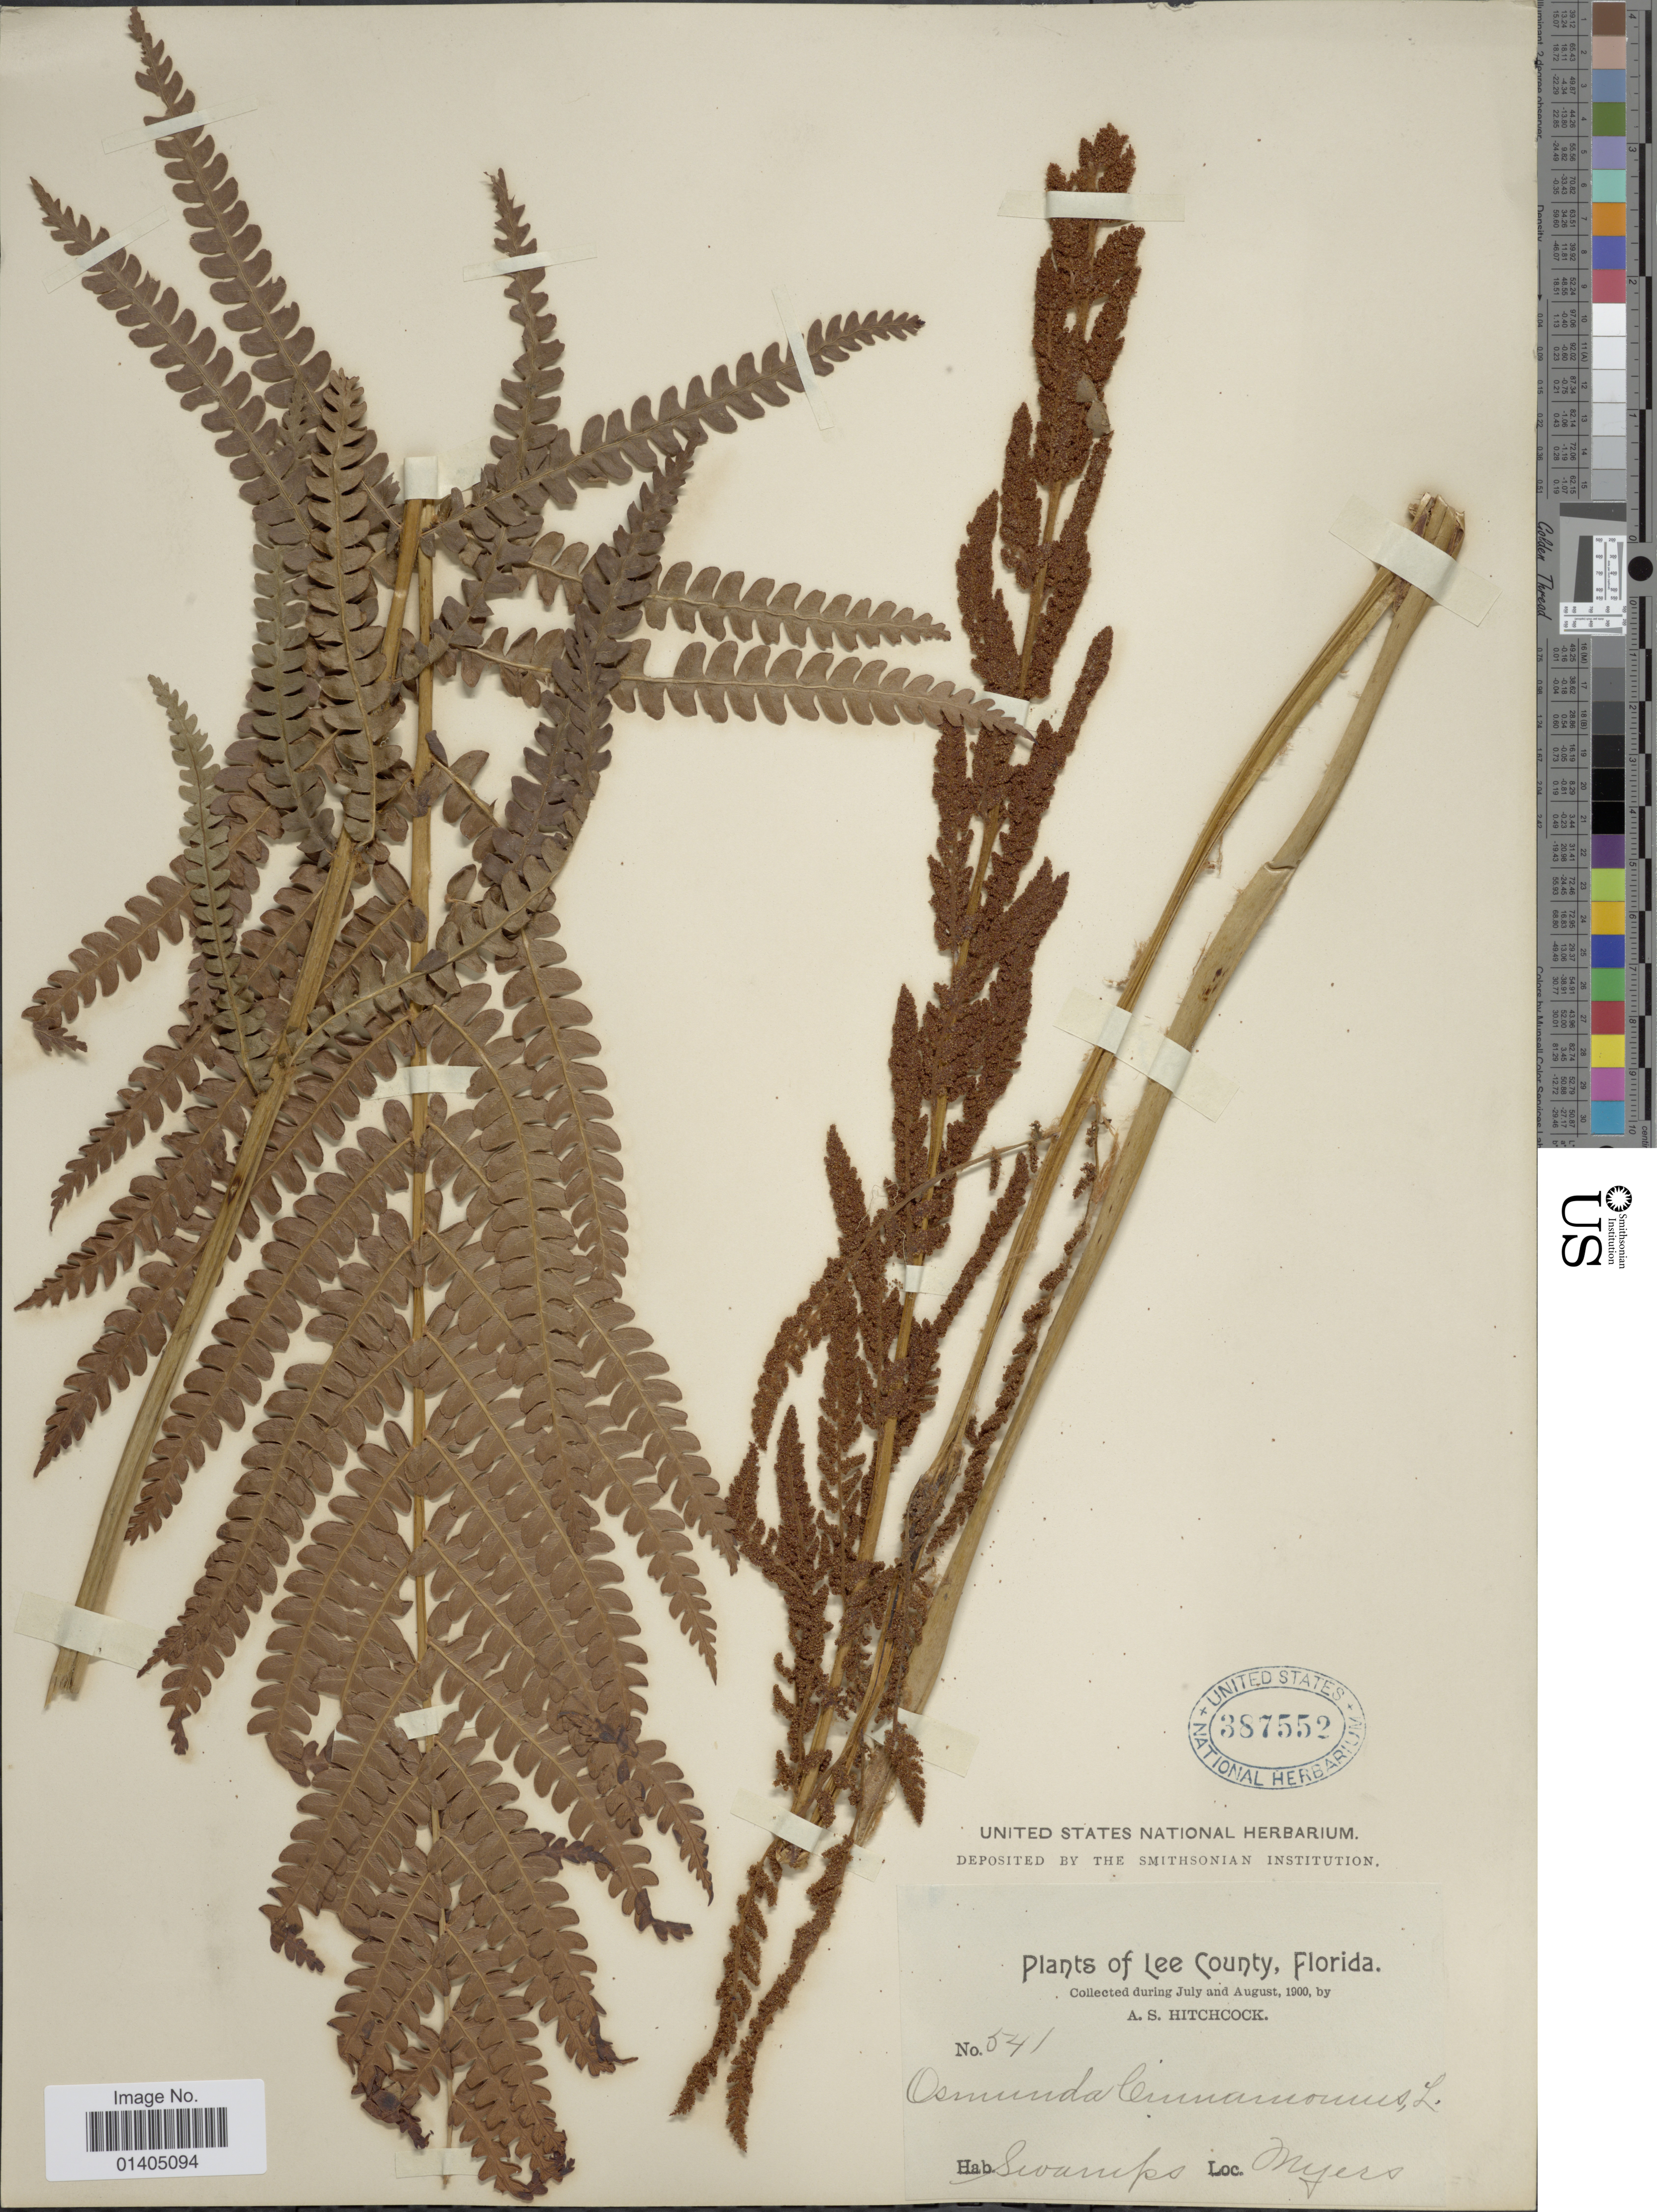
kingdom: Plantae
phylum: Tracheophyta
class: Polypodiopsida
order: Osmundales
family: Osmundaceae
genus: Osmundastrum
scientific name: Osmundastrum cinnamomeum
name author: (L.) C. Presl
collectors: A. S. Hitchcock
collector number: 541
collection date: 1900-07/1900-08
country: United States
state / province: Florida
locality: Lee County, Myers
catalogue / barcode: US 387552